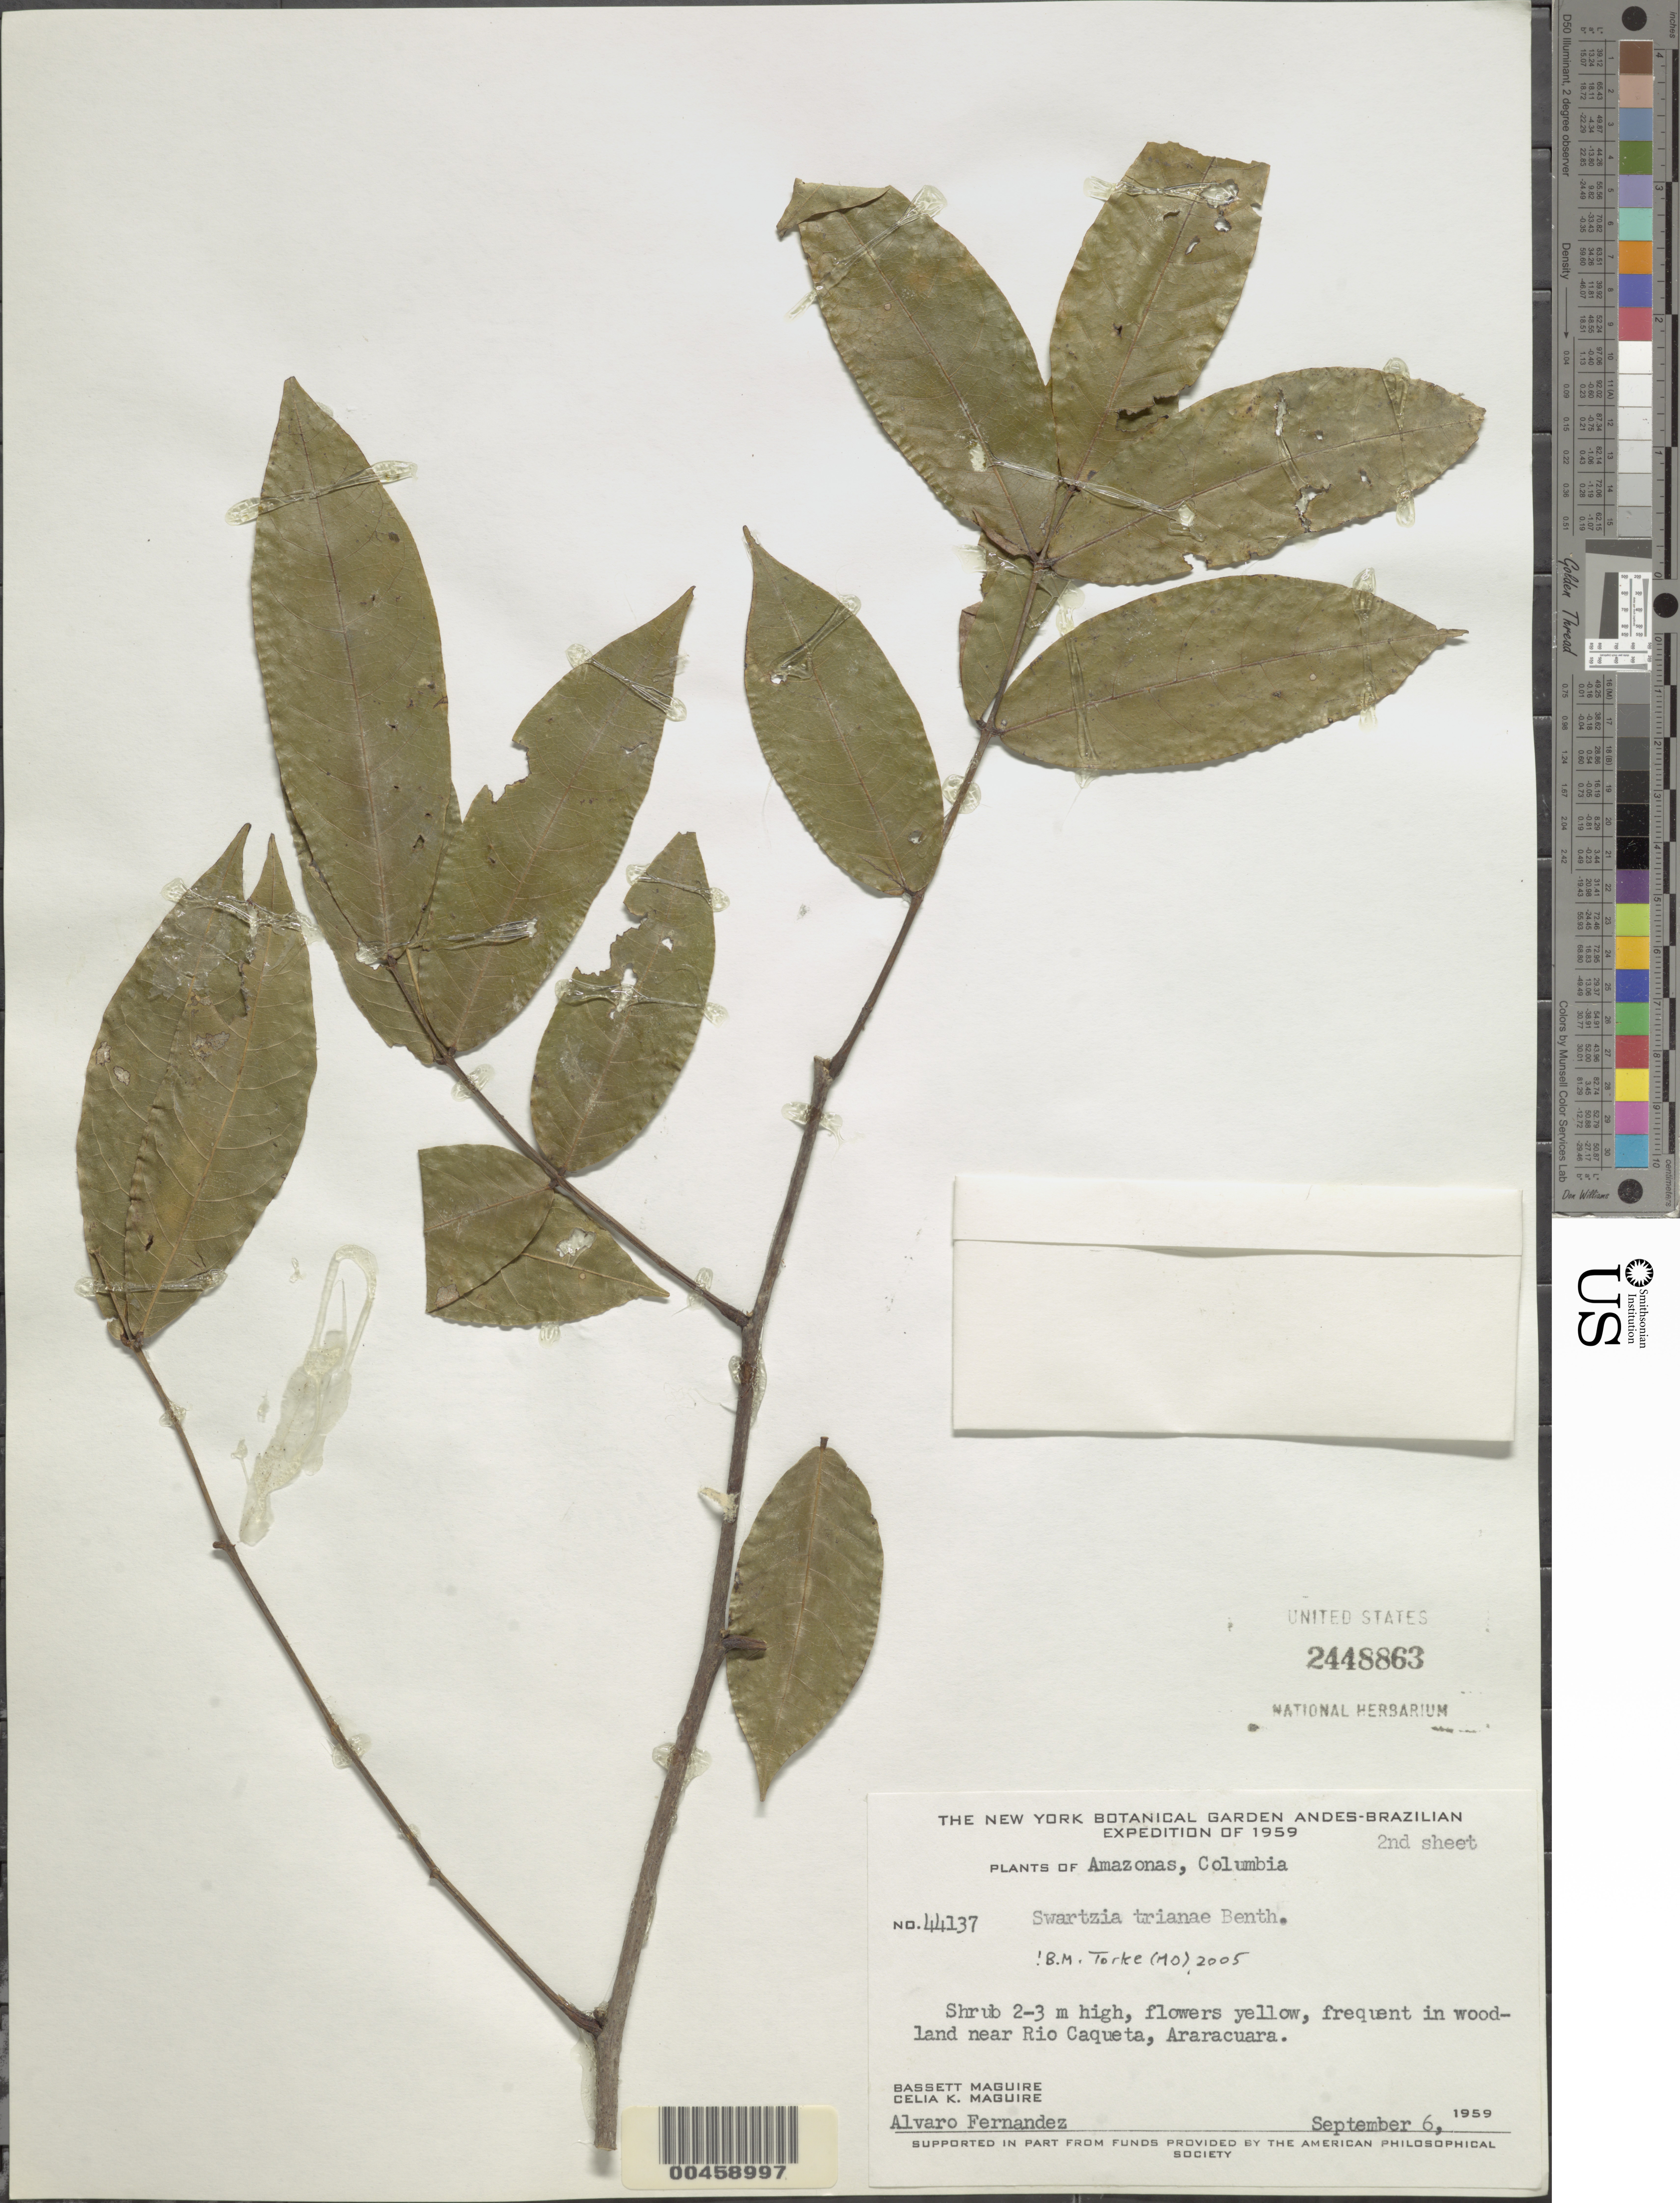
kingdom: Plantae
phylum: Tracheophyta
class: Magnoliopsida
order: Fabales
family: Fabaceae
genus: Swartzia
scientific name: Swartzia trianae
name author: Benth. in Mart.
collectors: B. Maguire, C. K. Maguire & Á. Fernández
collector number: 44137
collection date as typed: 06 Sep 1959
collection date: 1959-09-06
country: Colombia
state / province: Amazônas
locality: Rio Caqueta, near; Araracuara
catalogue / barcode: US 2448863